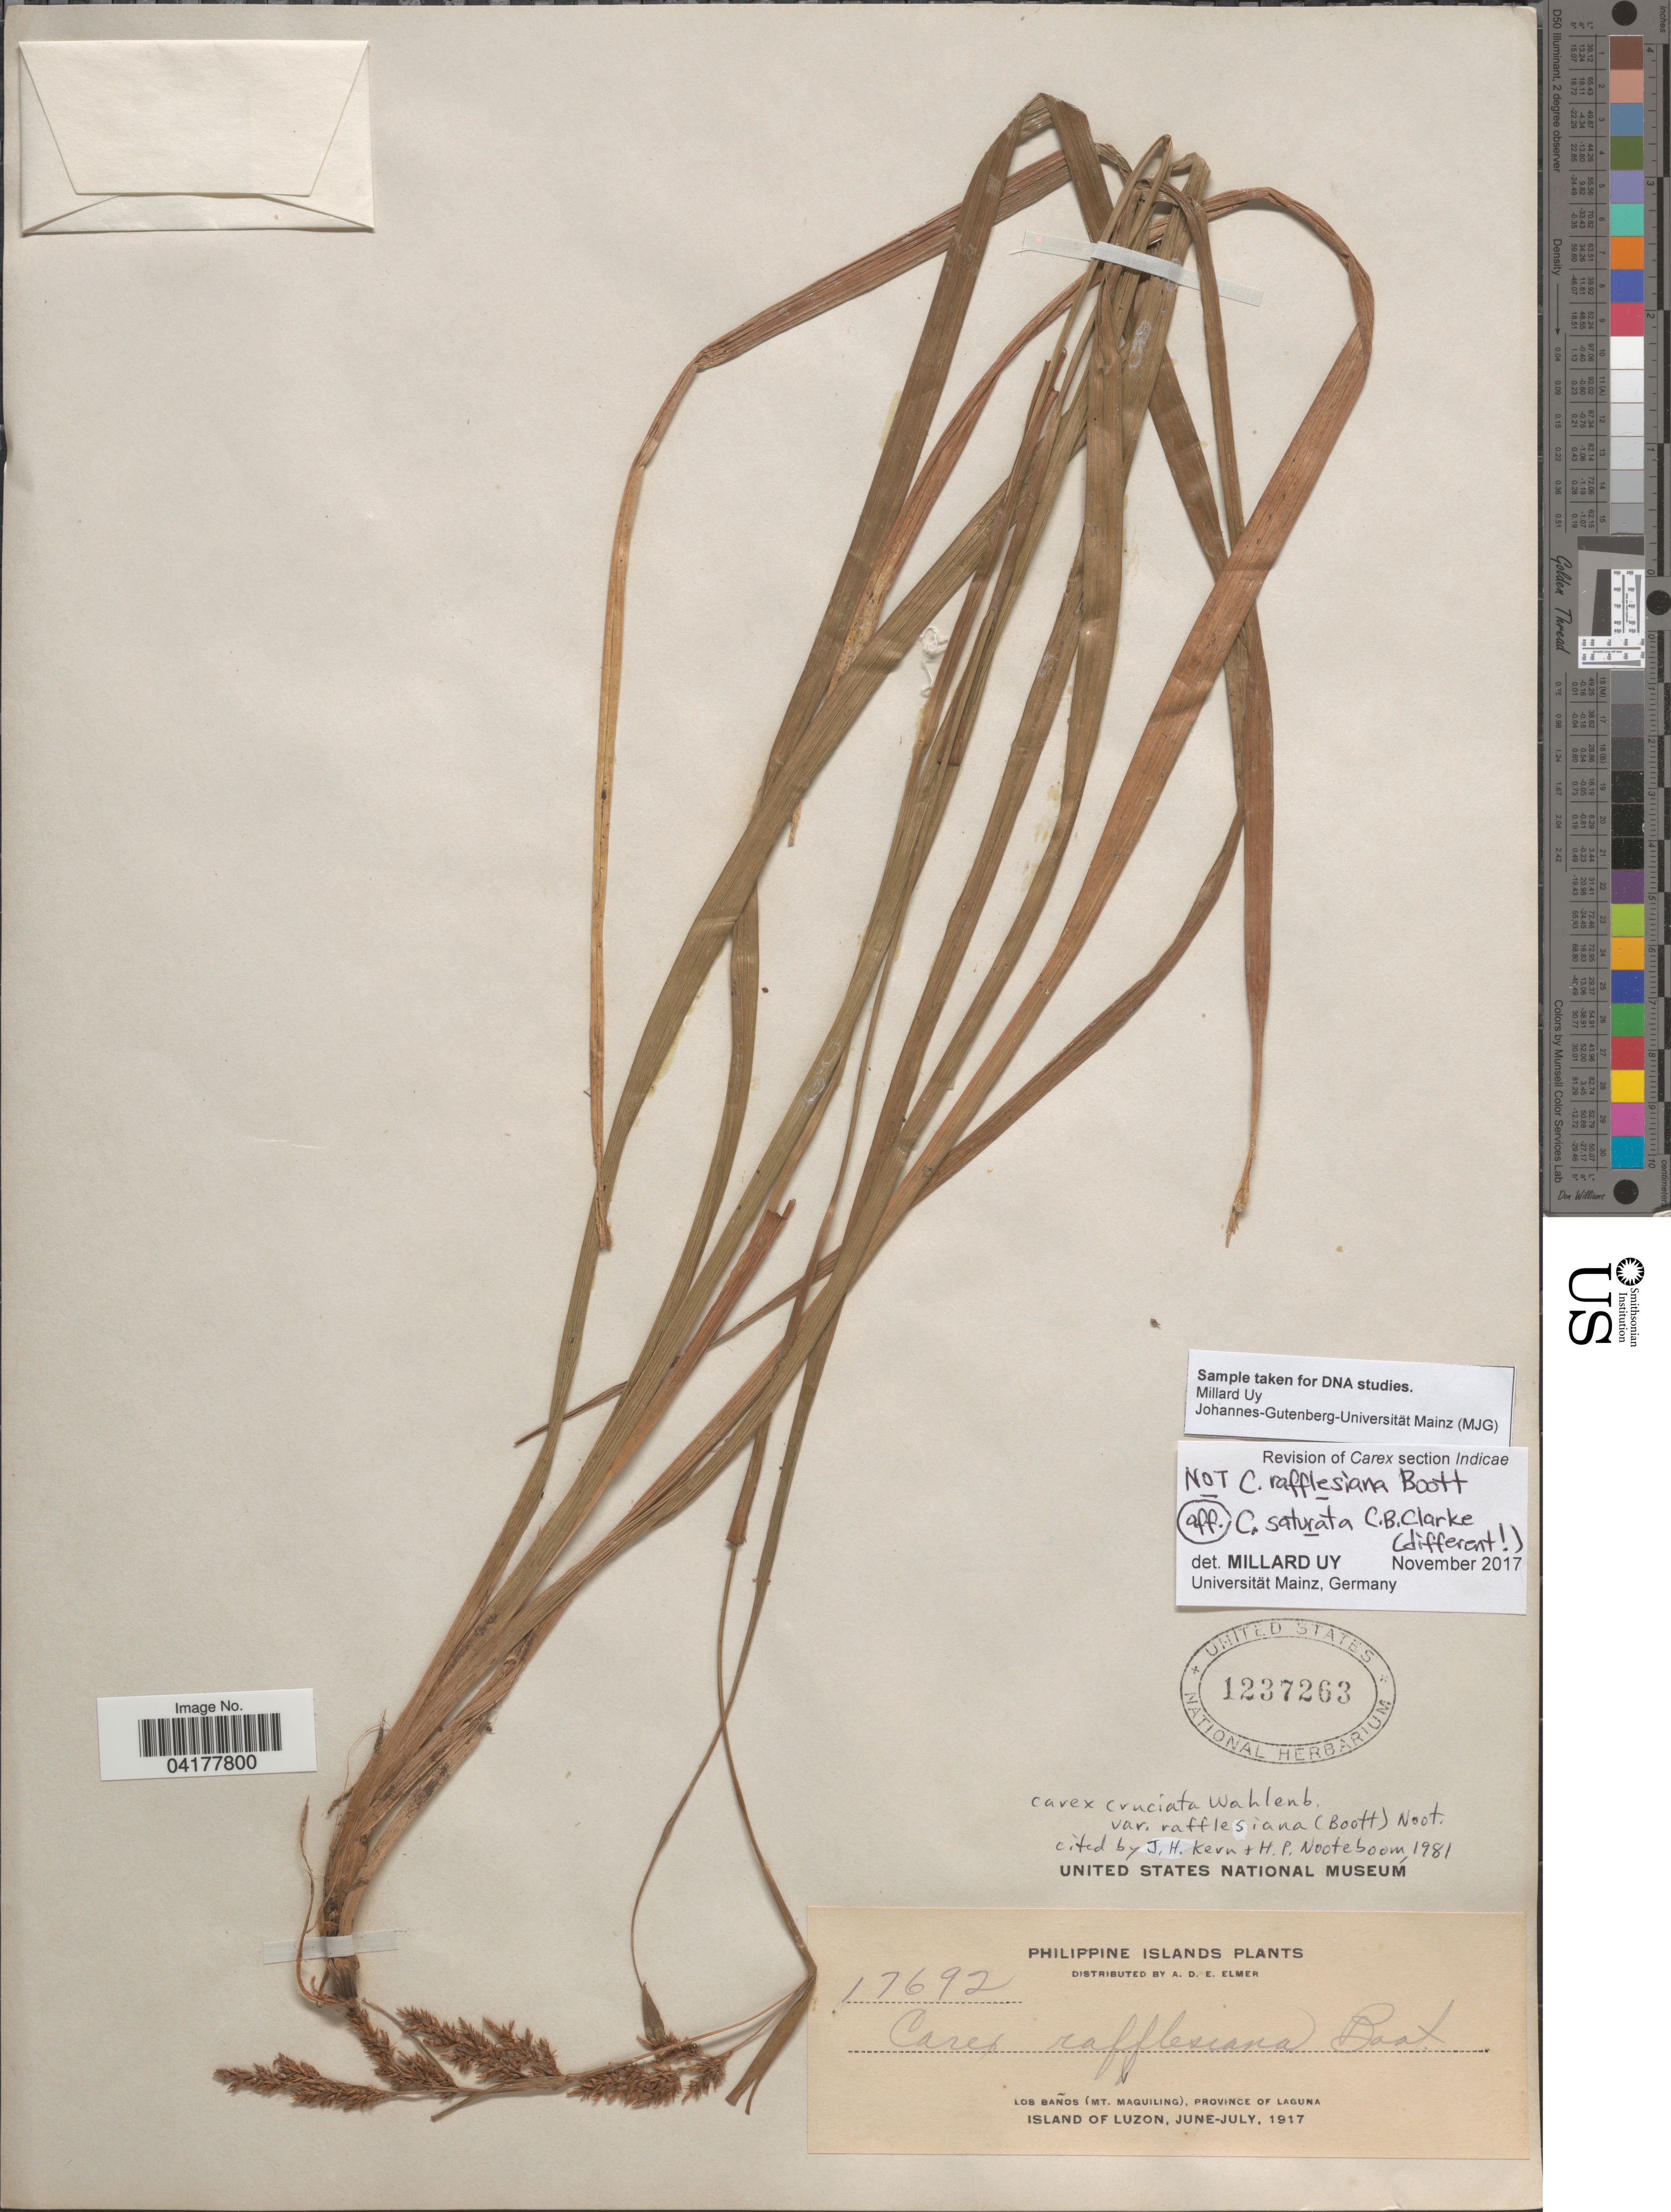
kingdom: Plantae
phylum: Tracheophyta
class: Liliopsida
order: Poales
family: Cyperaceae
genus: Carex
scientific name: Carex saturata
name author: C.B. Clarke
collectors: A. D. E. Elmer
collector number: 17692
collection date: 1917-06/1917-07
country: Philippines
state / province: Calabarzon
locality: Philippine Islands. Los Baños (Mt. Maquiling), Province of Laguna. Island of Luzon.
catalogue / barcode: US 1237263